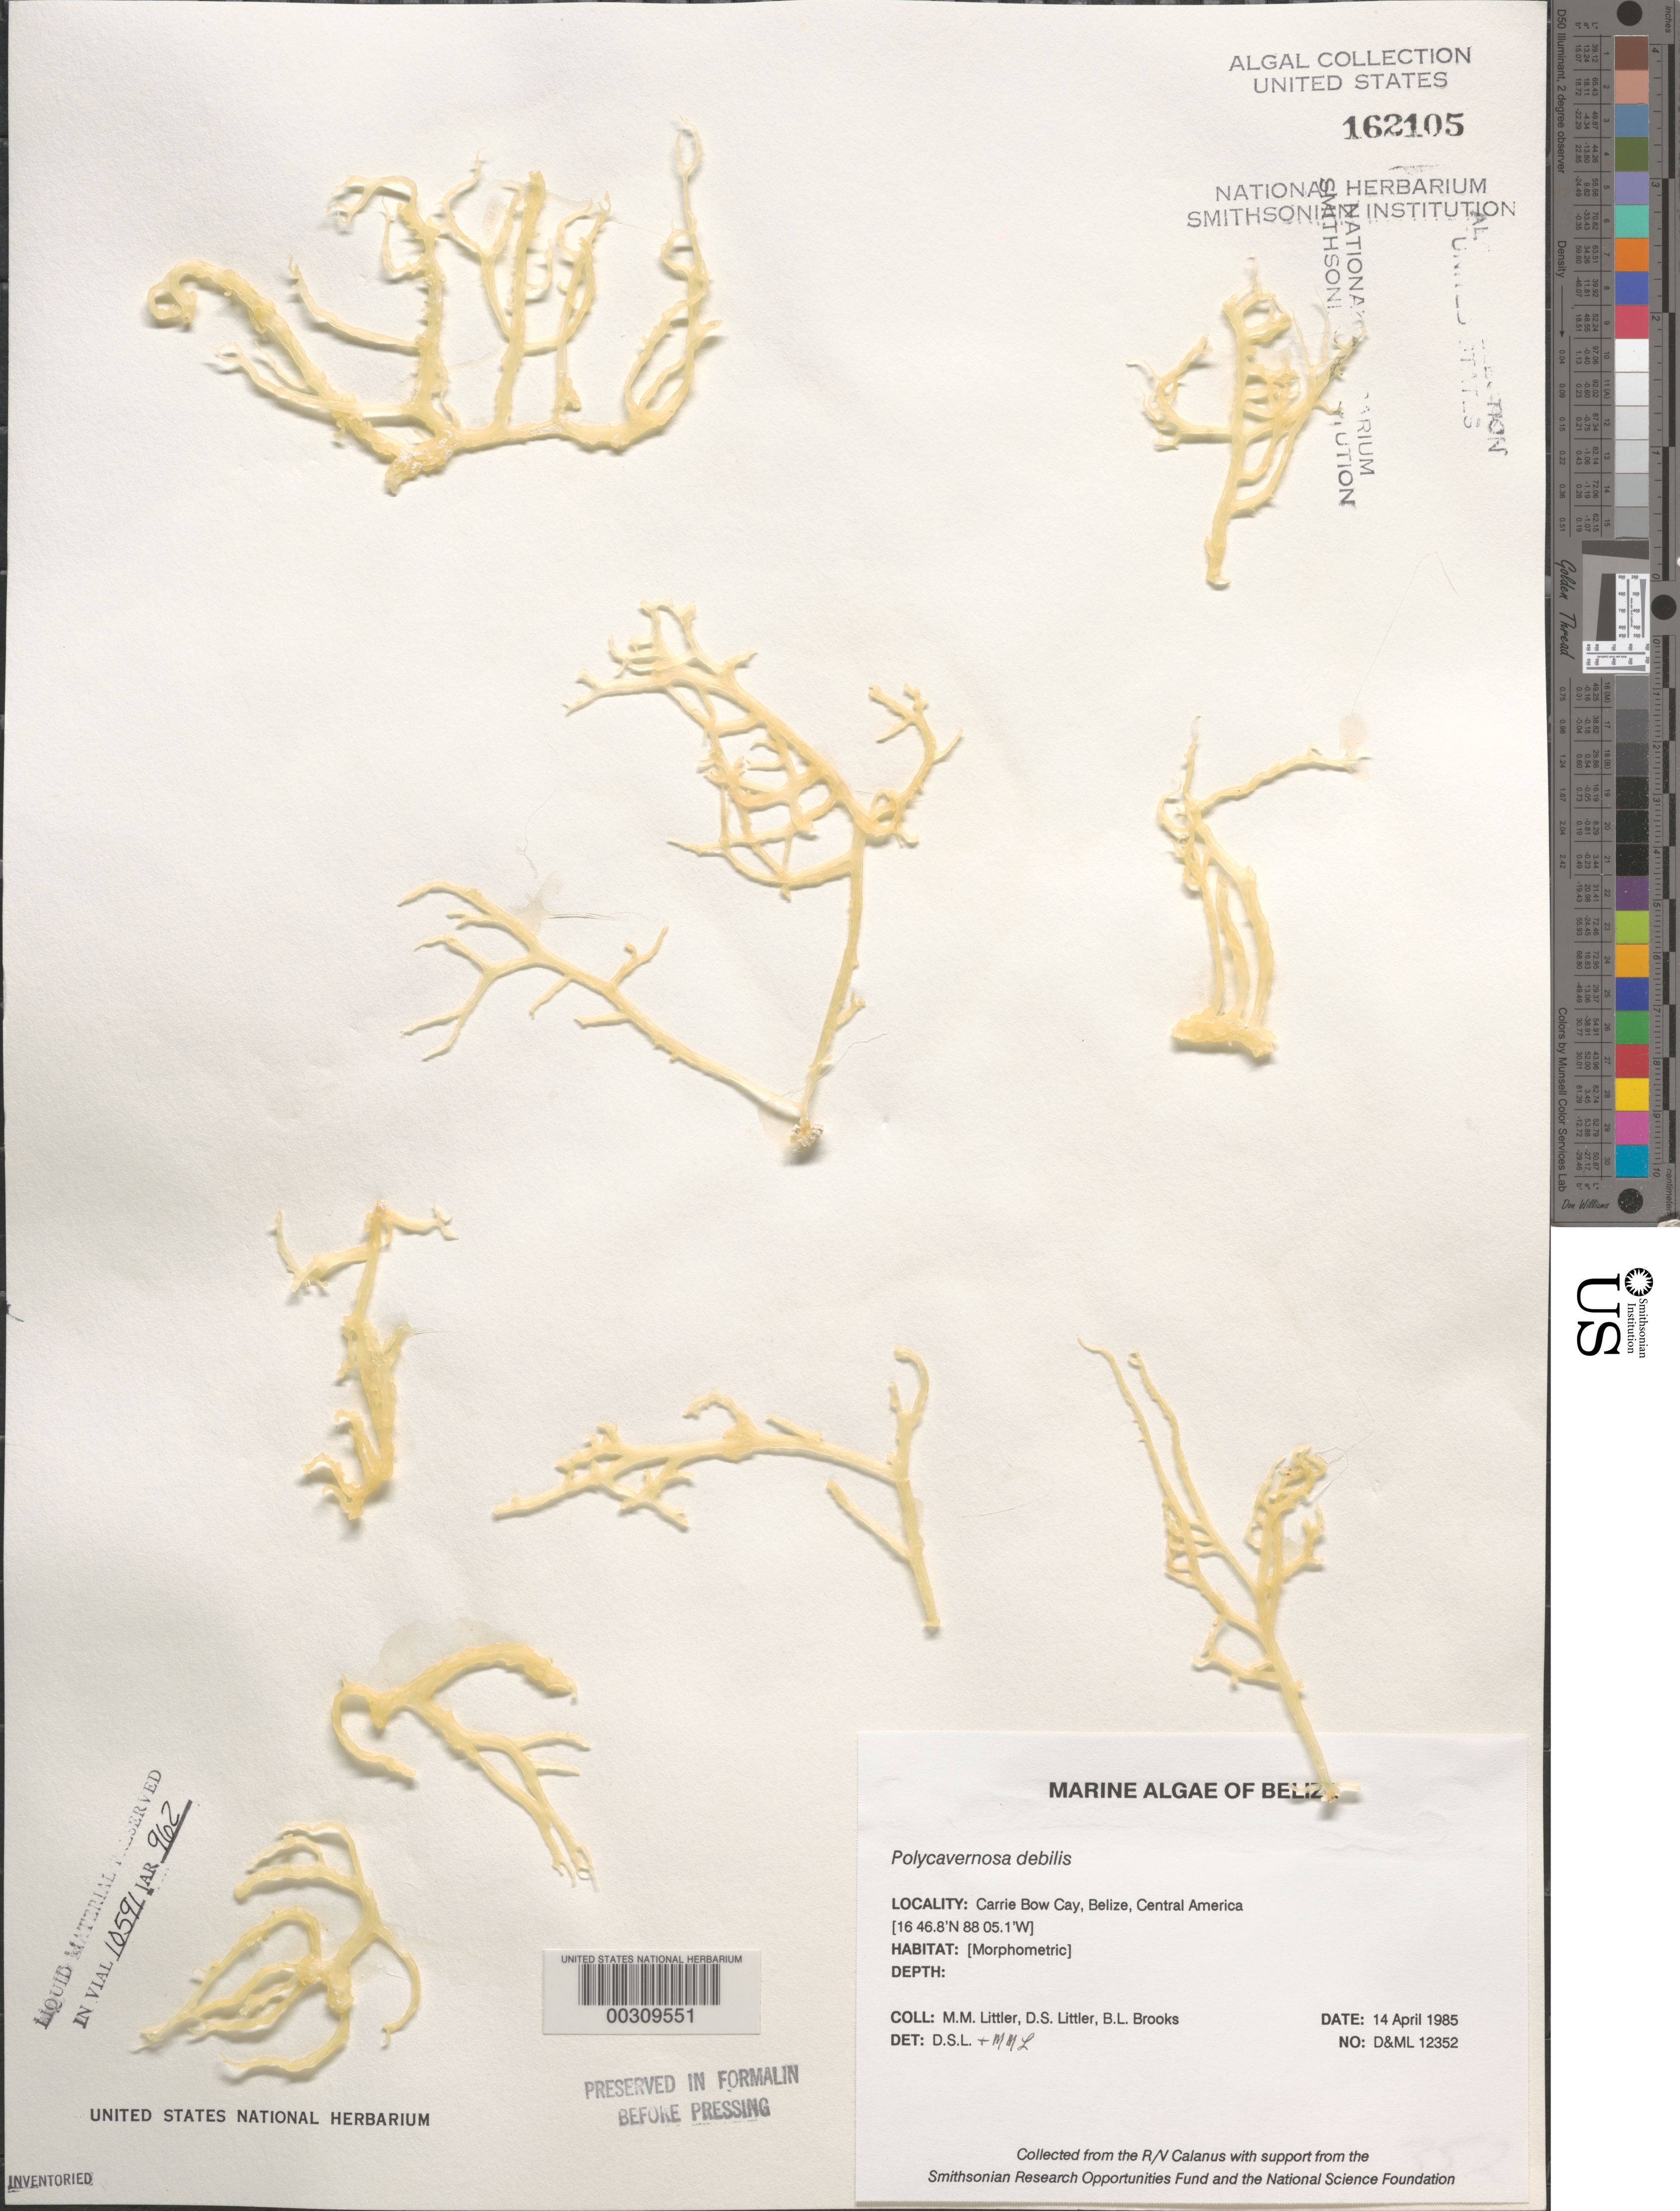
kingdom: Plantae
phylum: Rhodophyta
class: Florideophyceae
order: Gracilariales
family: Gracilariaceae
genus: Gracilaria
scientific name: Gracilaria debilis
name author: (Forssk.) Børgesen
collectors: M. M. Littler, D. S. Littler & B. Brooks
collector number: D&ML 12352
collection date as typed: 14 Apr 1985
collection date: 1985-04-14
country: Belize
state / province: Stann Creek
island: Carrie Bow Cay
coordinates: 16 46.8' N, 88 05.1' W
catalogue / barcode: US 162105